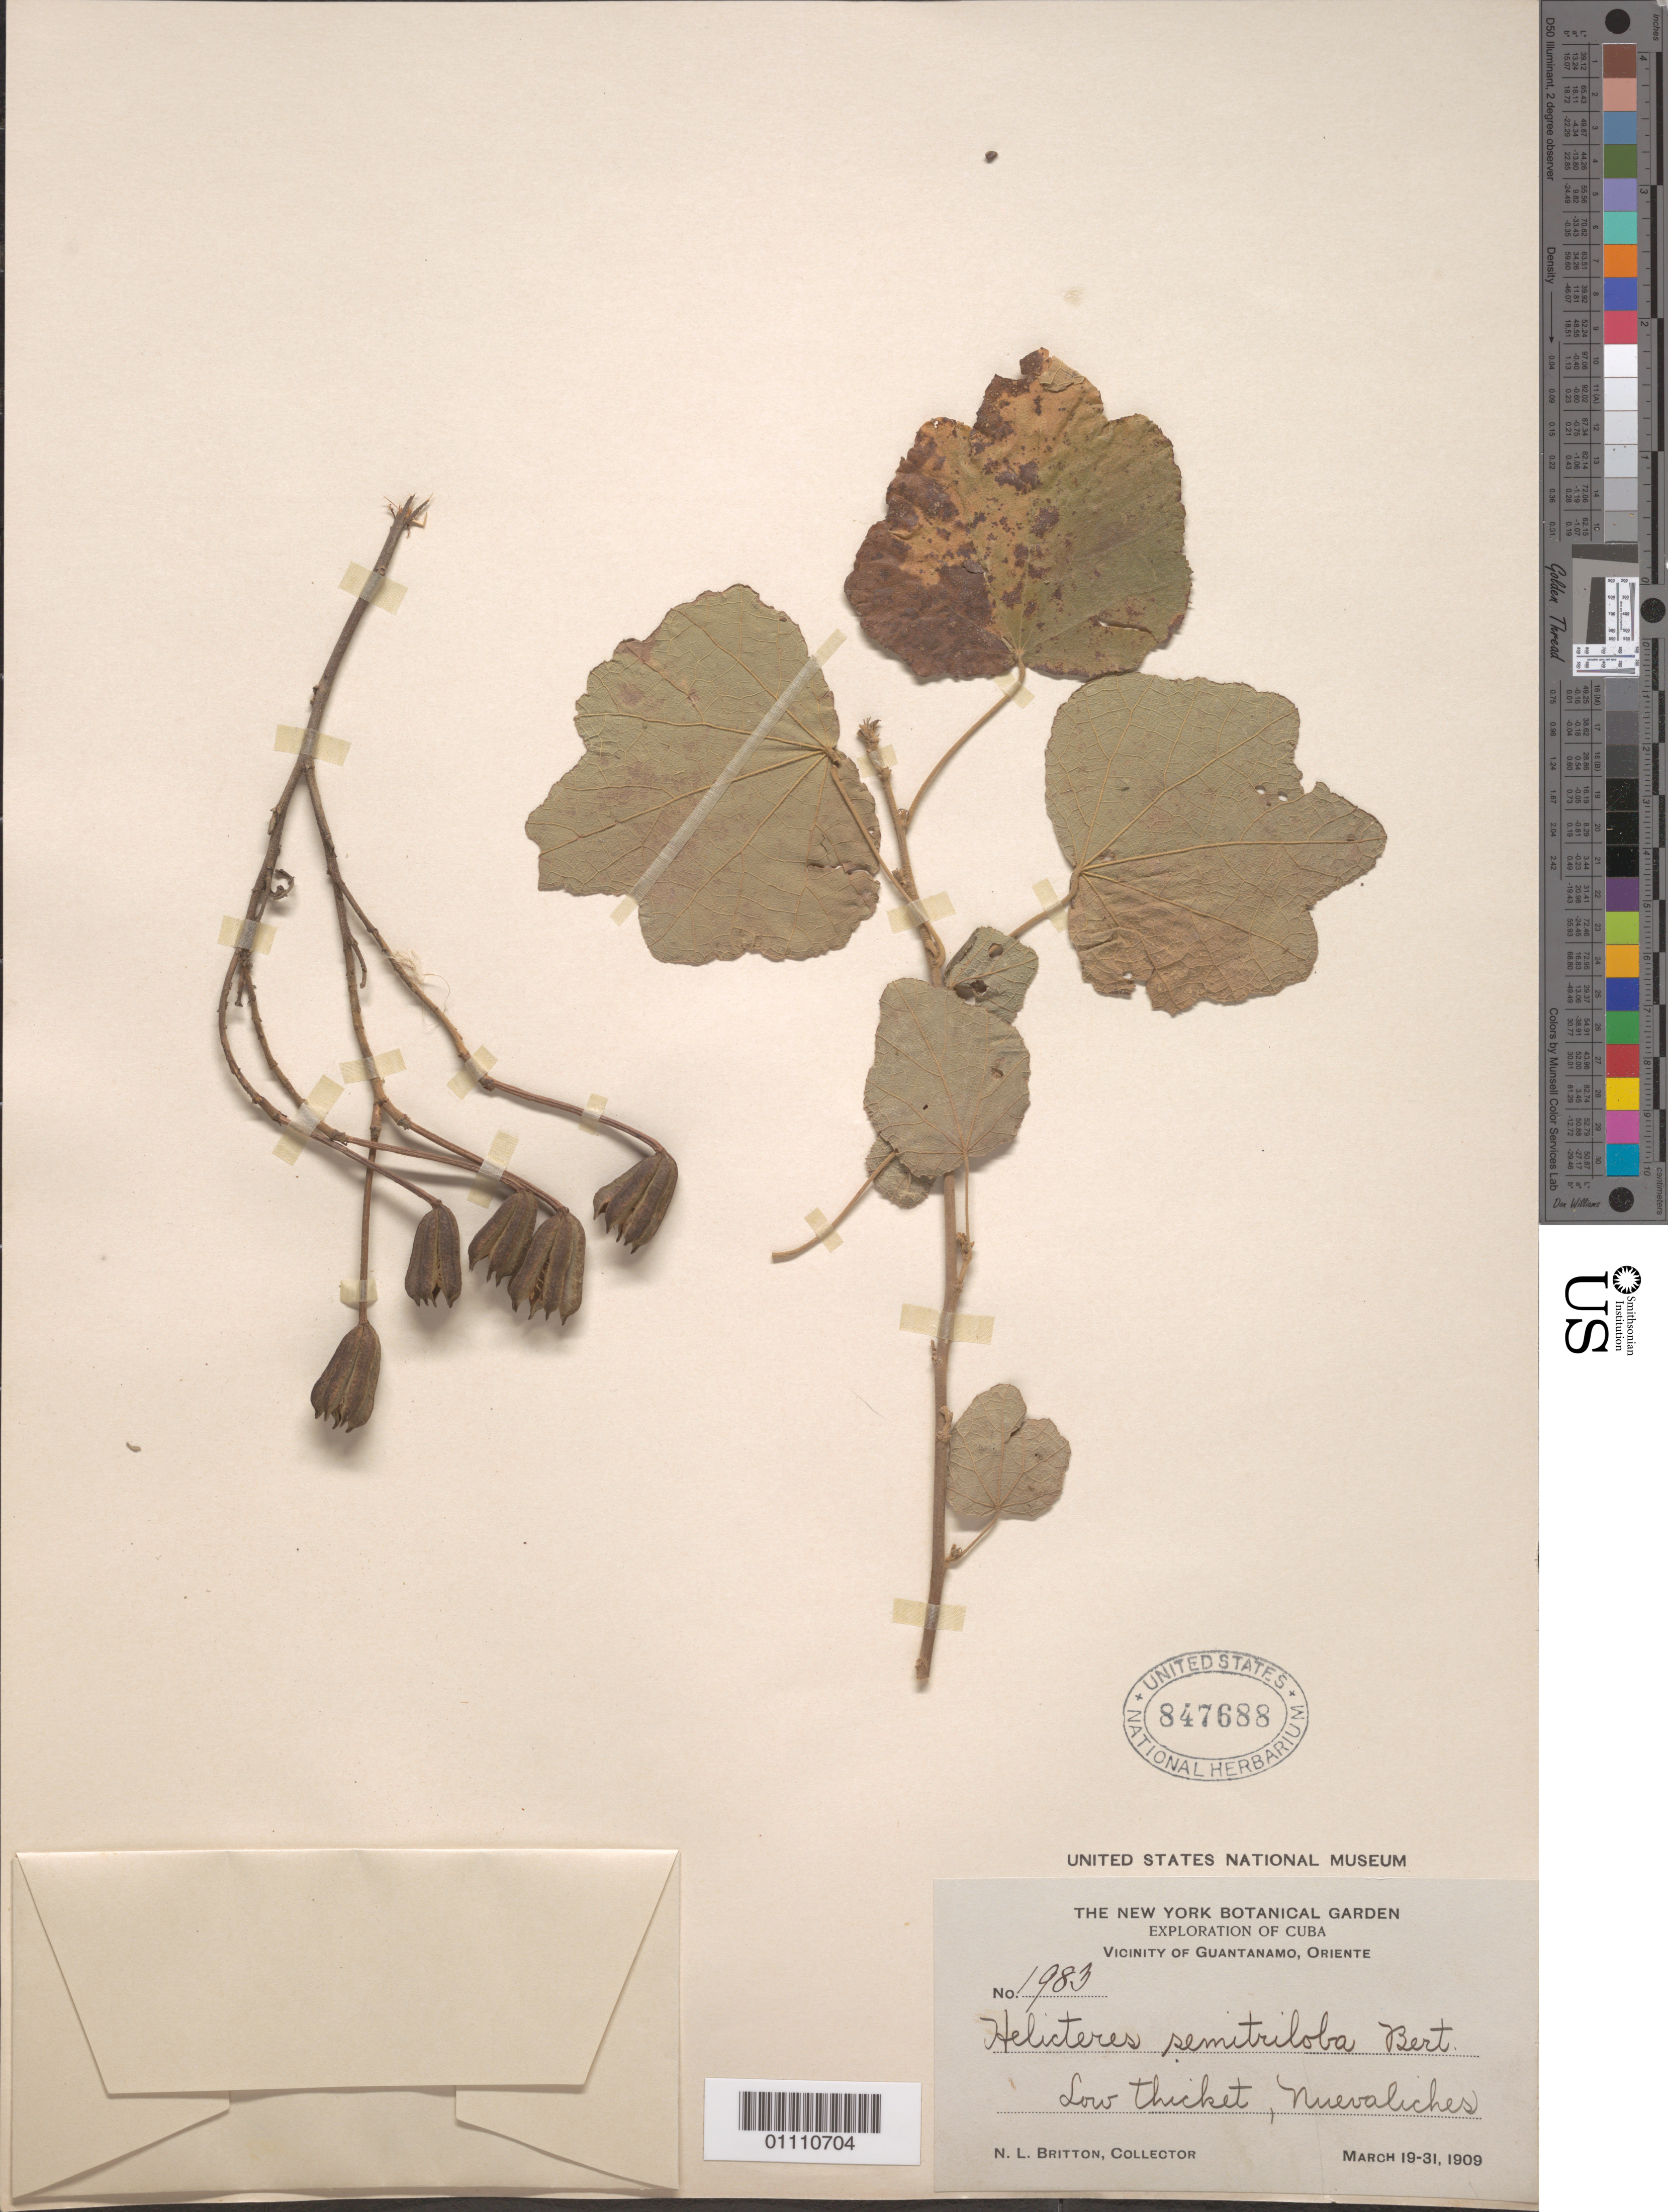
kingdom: Plantae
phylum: Tracheophyta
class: Magnoliopsida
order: Malvales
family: Malvaceae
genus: Helicteres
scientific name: Helicteres semitriloba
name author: Bertero ex DC.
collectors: N. Britton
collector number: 1983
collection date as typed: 19 Mar 1909 to 31 Mar 1909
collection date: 1909-03-19/1909-03-31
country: Cuba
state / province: Guantánamo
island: Cuba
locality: Vicinity of Guantánamo, Oriente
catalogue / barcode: US 847688